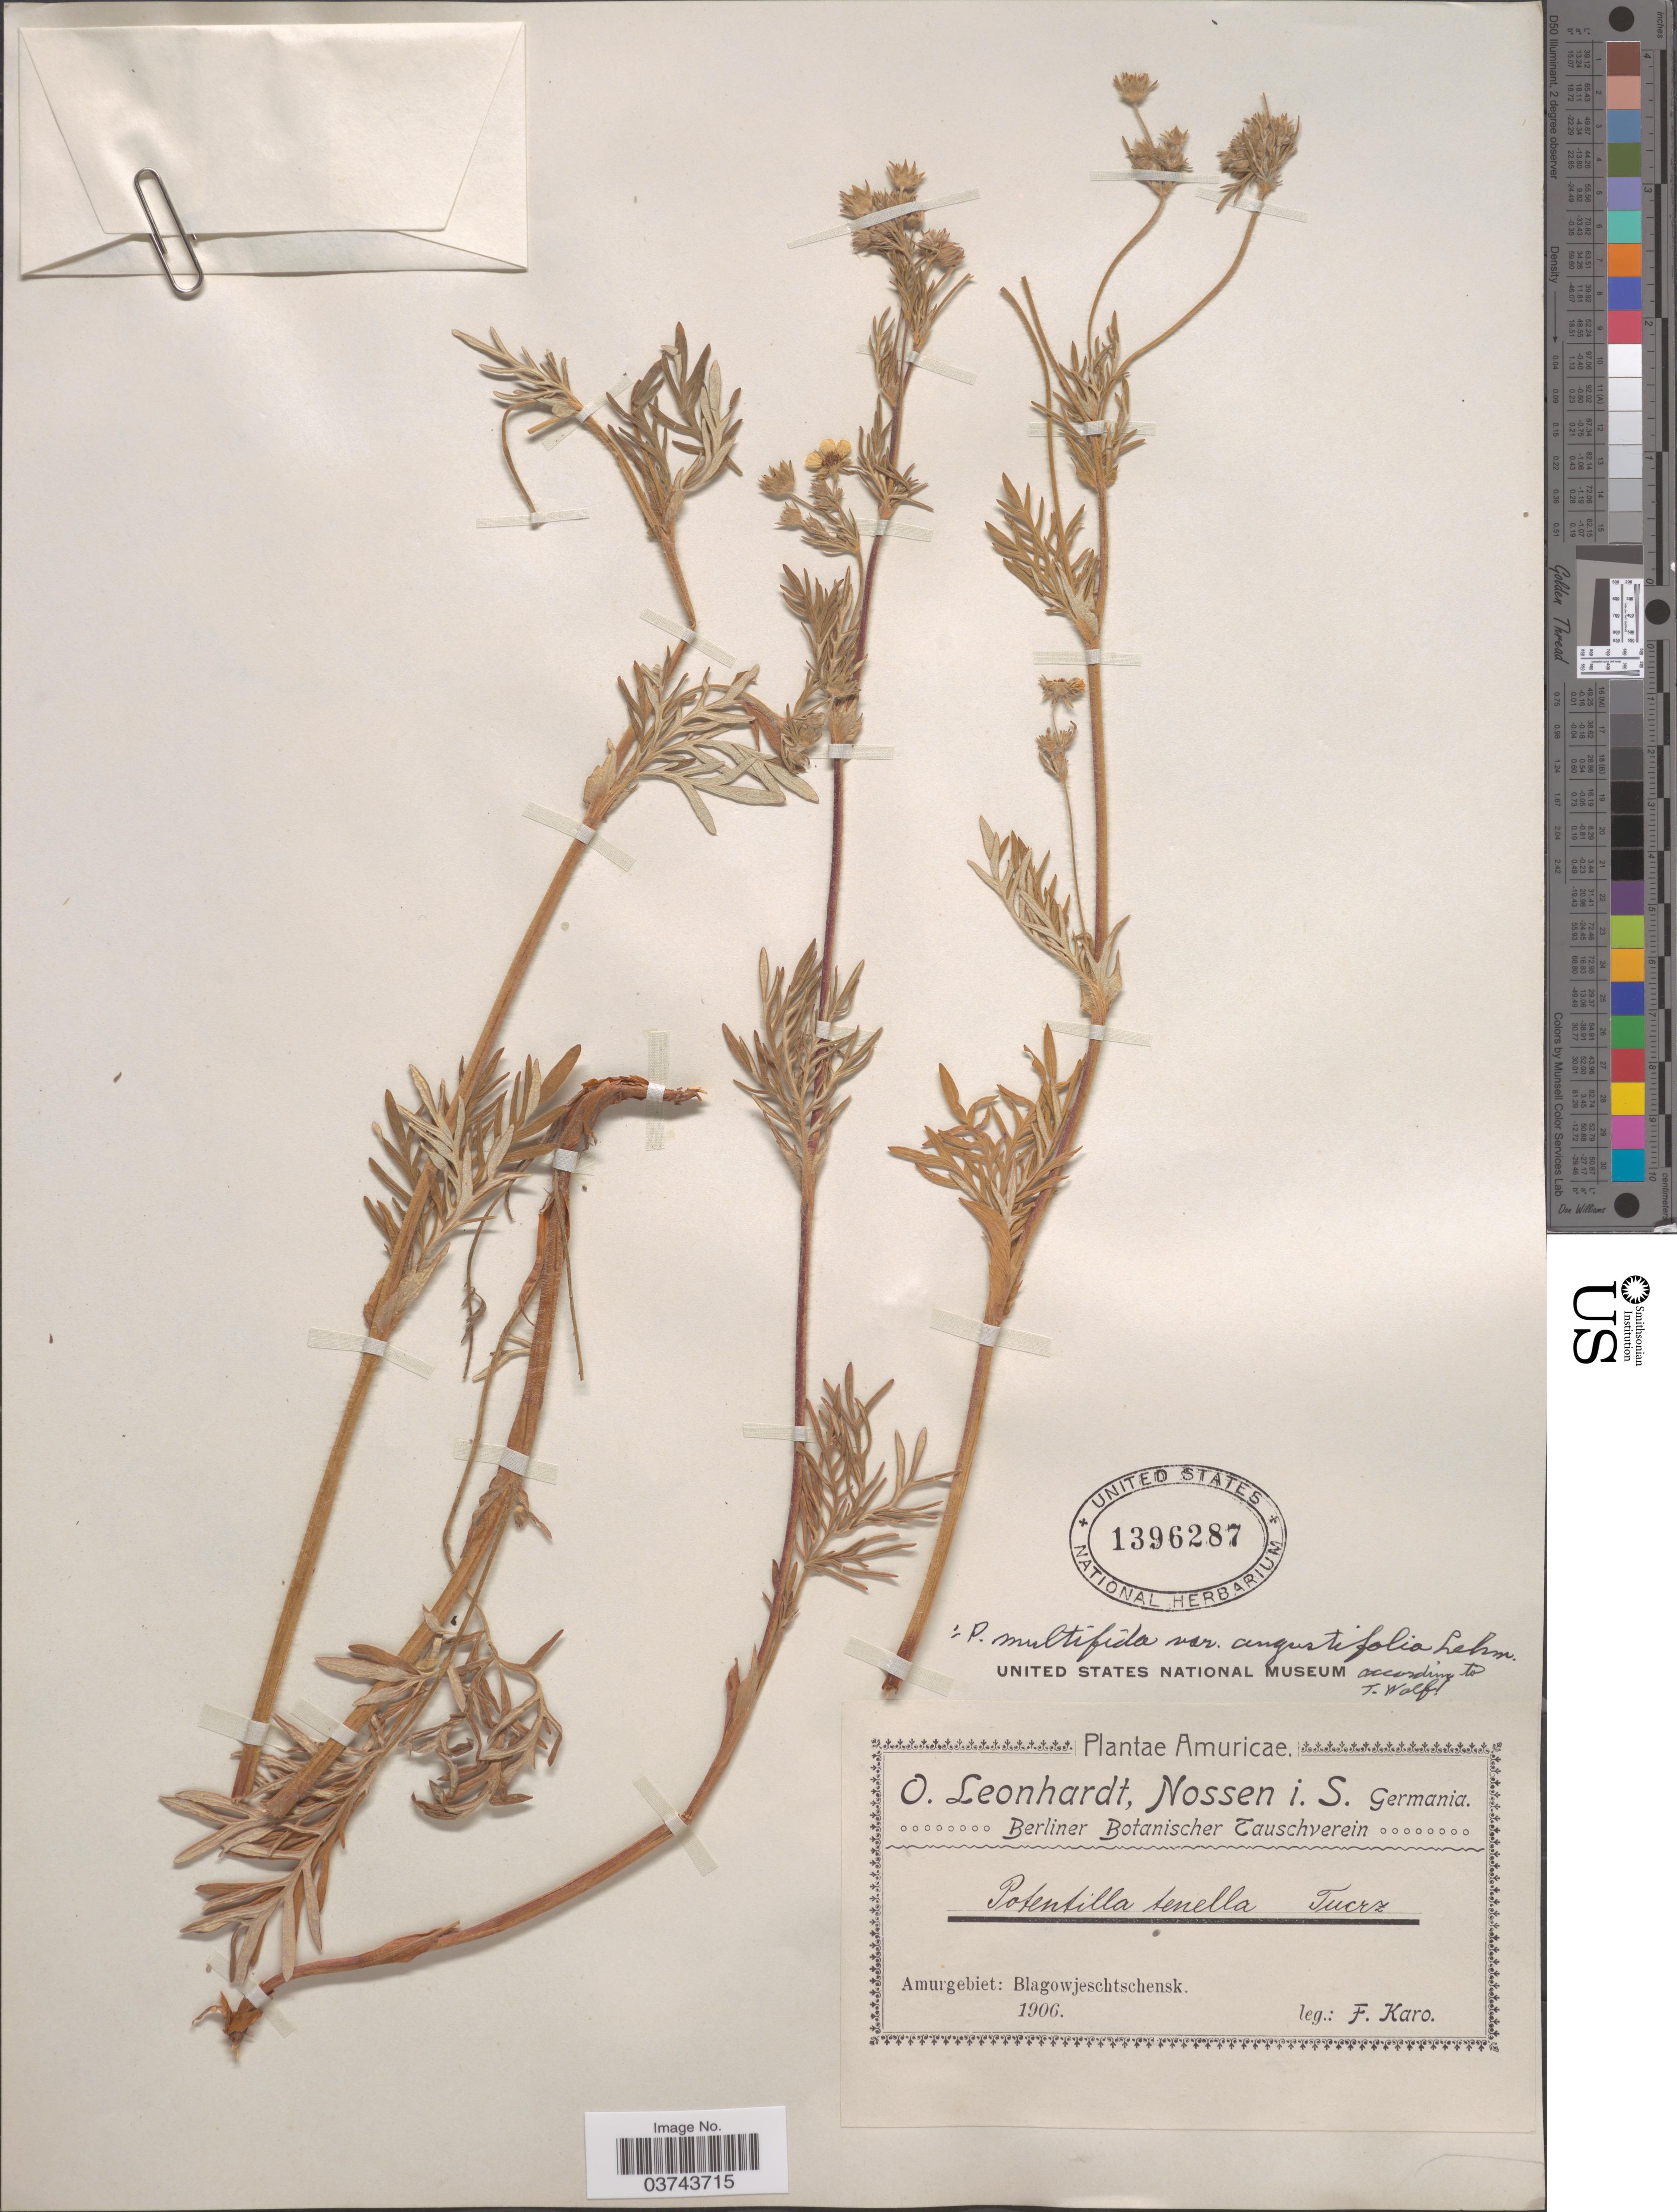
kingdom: Plantae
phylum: Tracheophyta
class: Magnoliopsida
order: Rosales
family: Rosaceae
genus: Potentilla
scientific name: Potentilla multifida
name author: L.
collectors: F. Karo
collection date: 1906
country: Russian Federation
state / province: Amur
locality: Amurgebiet: Blagowjeschtschensk.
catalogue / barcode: US 1396287